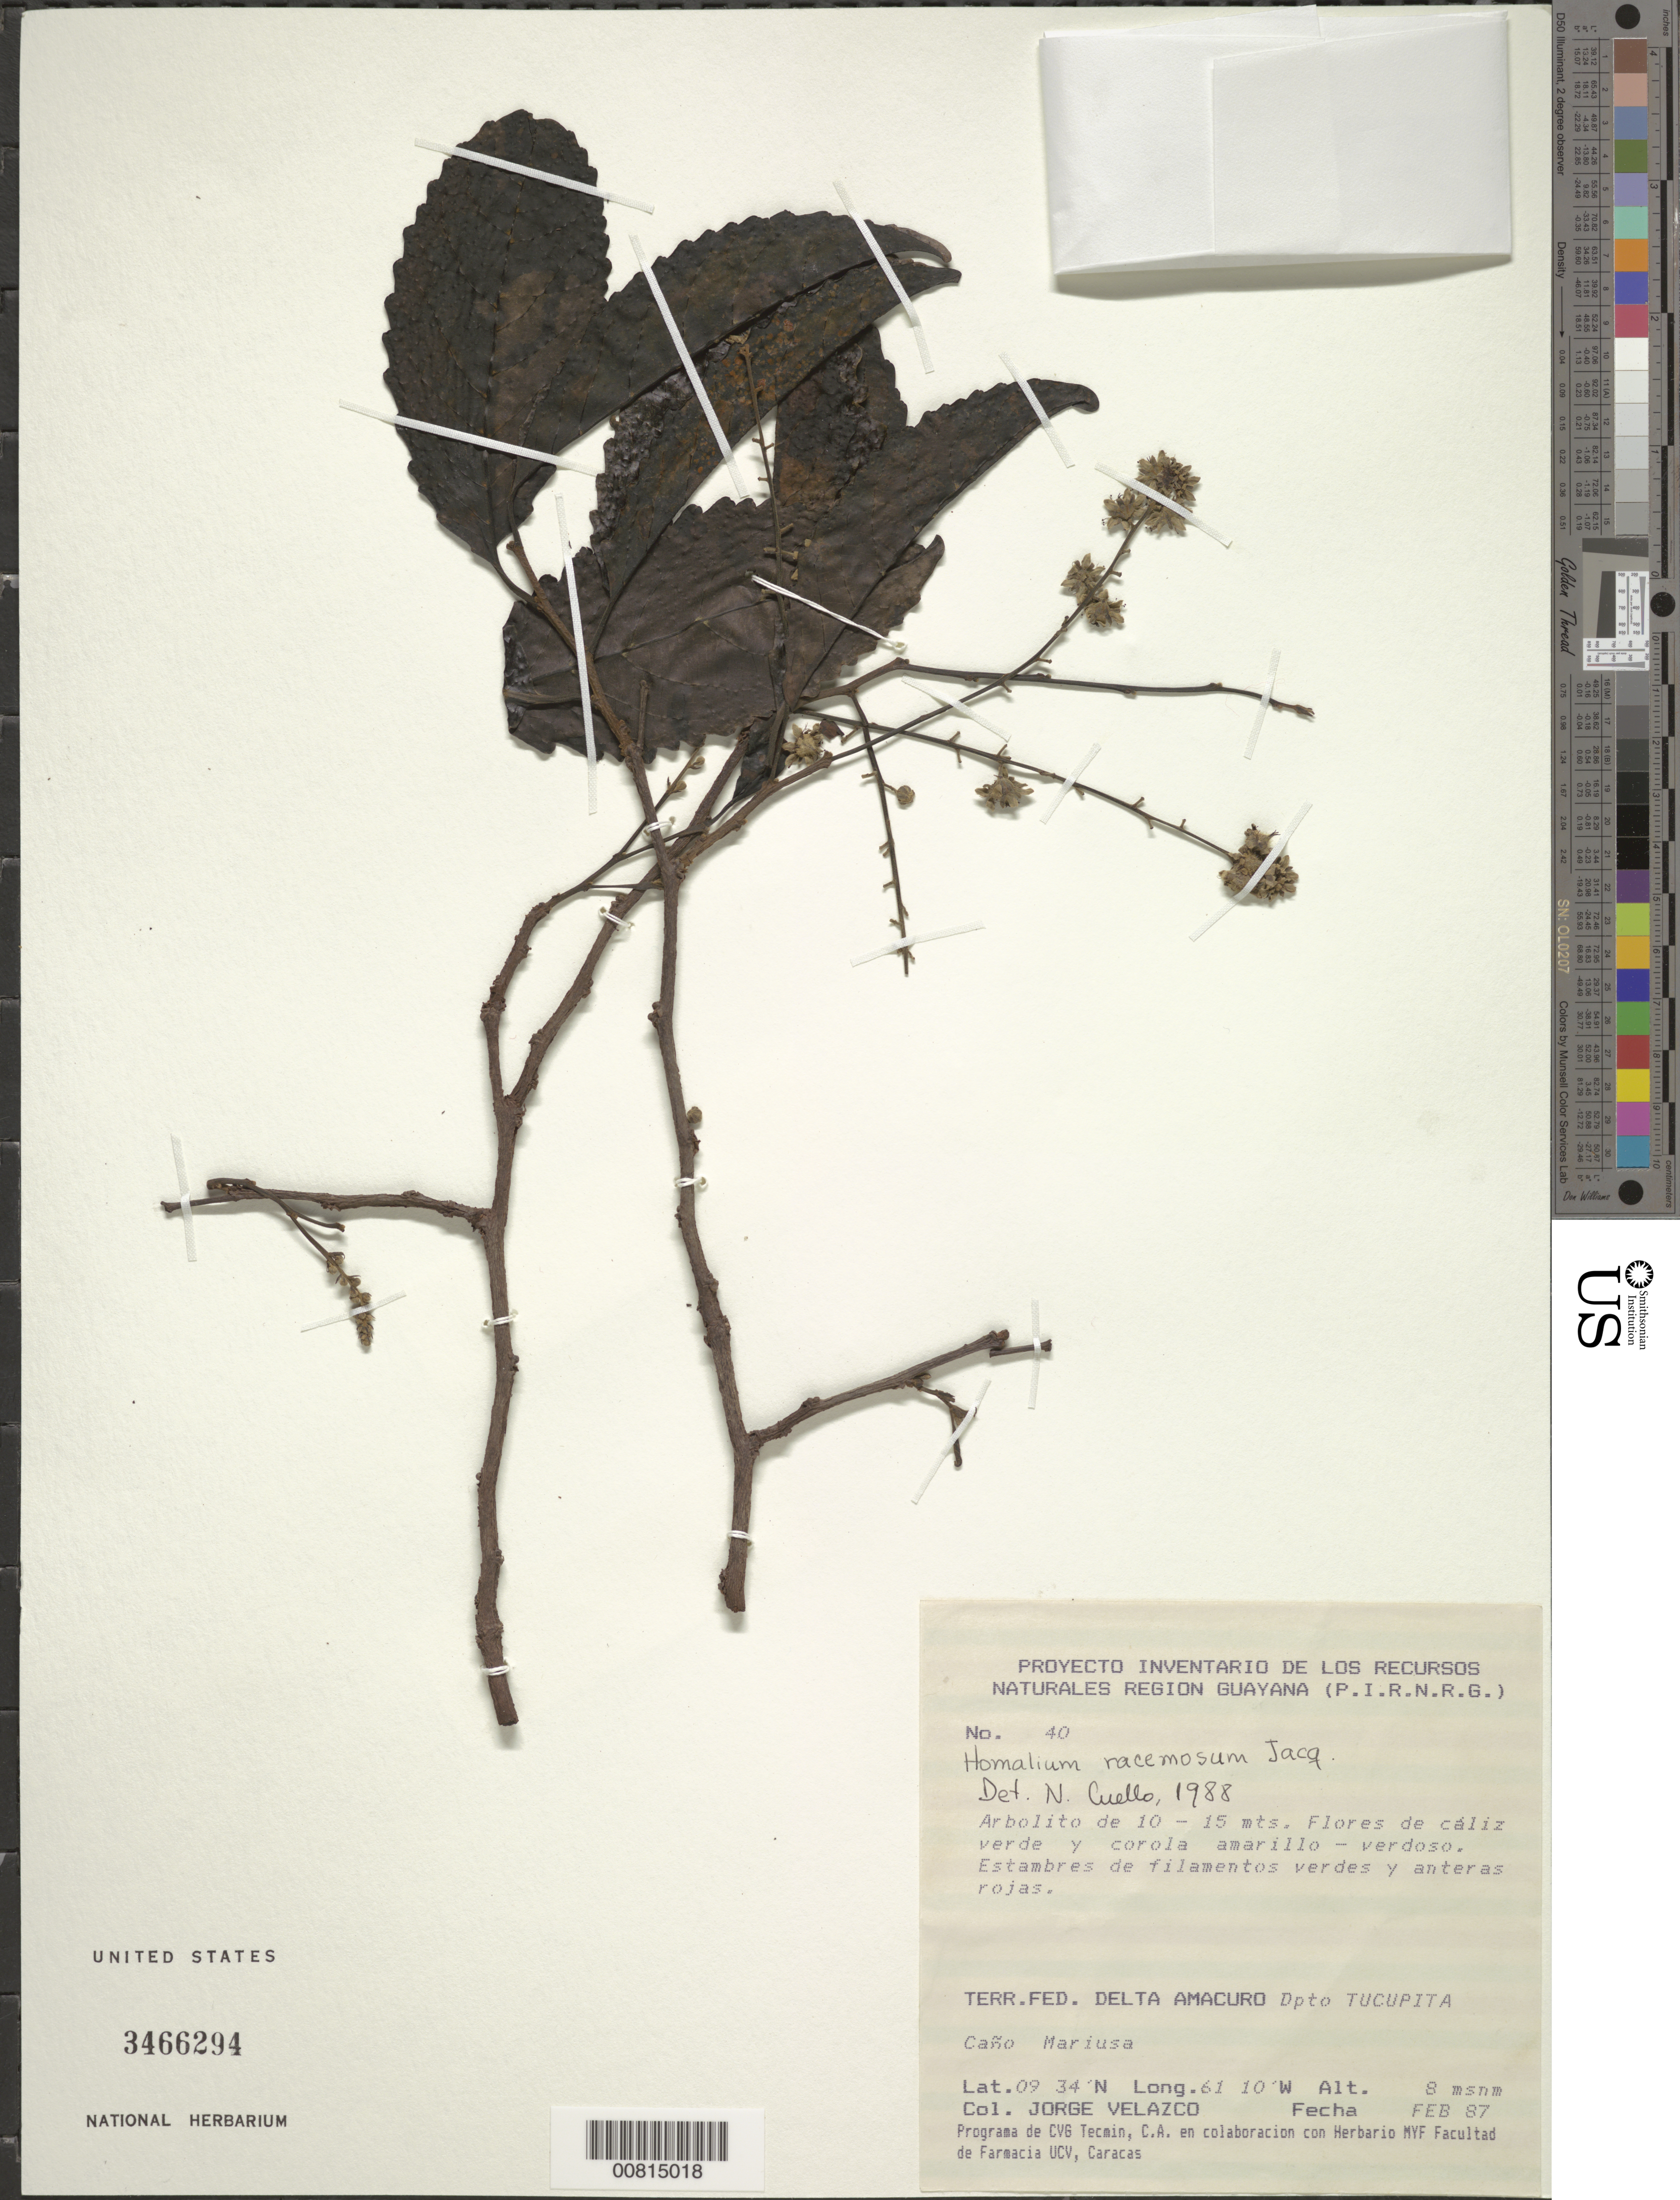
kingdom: Plantae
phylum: Tracheophyta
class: Magnoliopsida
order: Malpighiales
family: Salicaceae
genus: Homalium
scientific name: Homalium racemosum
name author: Jacq.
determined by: Cuello, Nidia L.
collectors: J. Velazco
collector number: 40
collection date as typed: Feb-87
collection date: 1987-02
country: Venezuela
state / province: Delta Amacuro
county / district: Tucupita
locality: Caño Mariusa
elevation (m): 8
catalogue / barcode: US 3466294